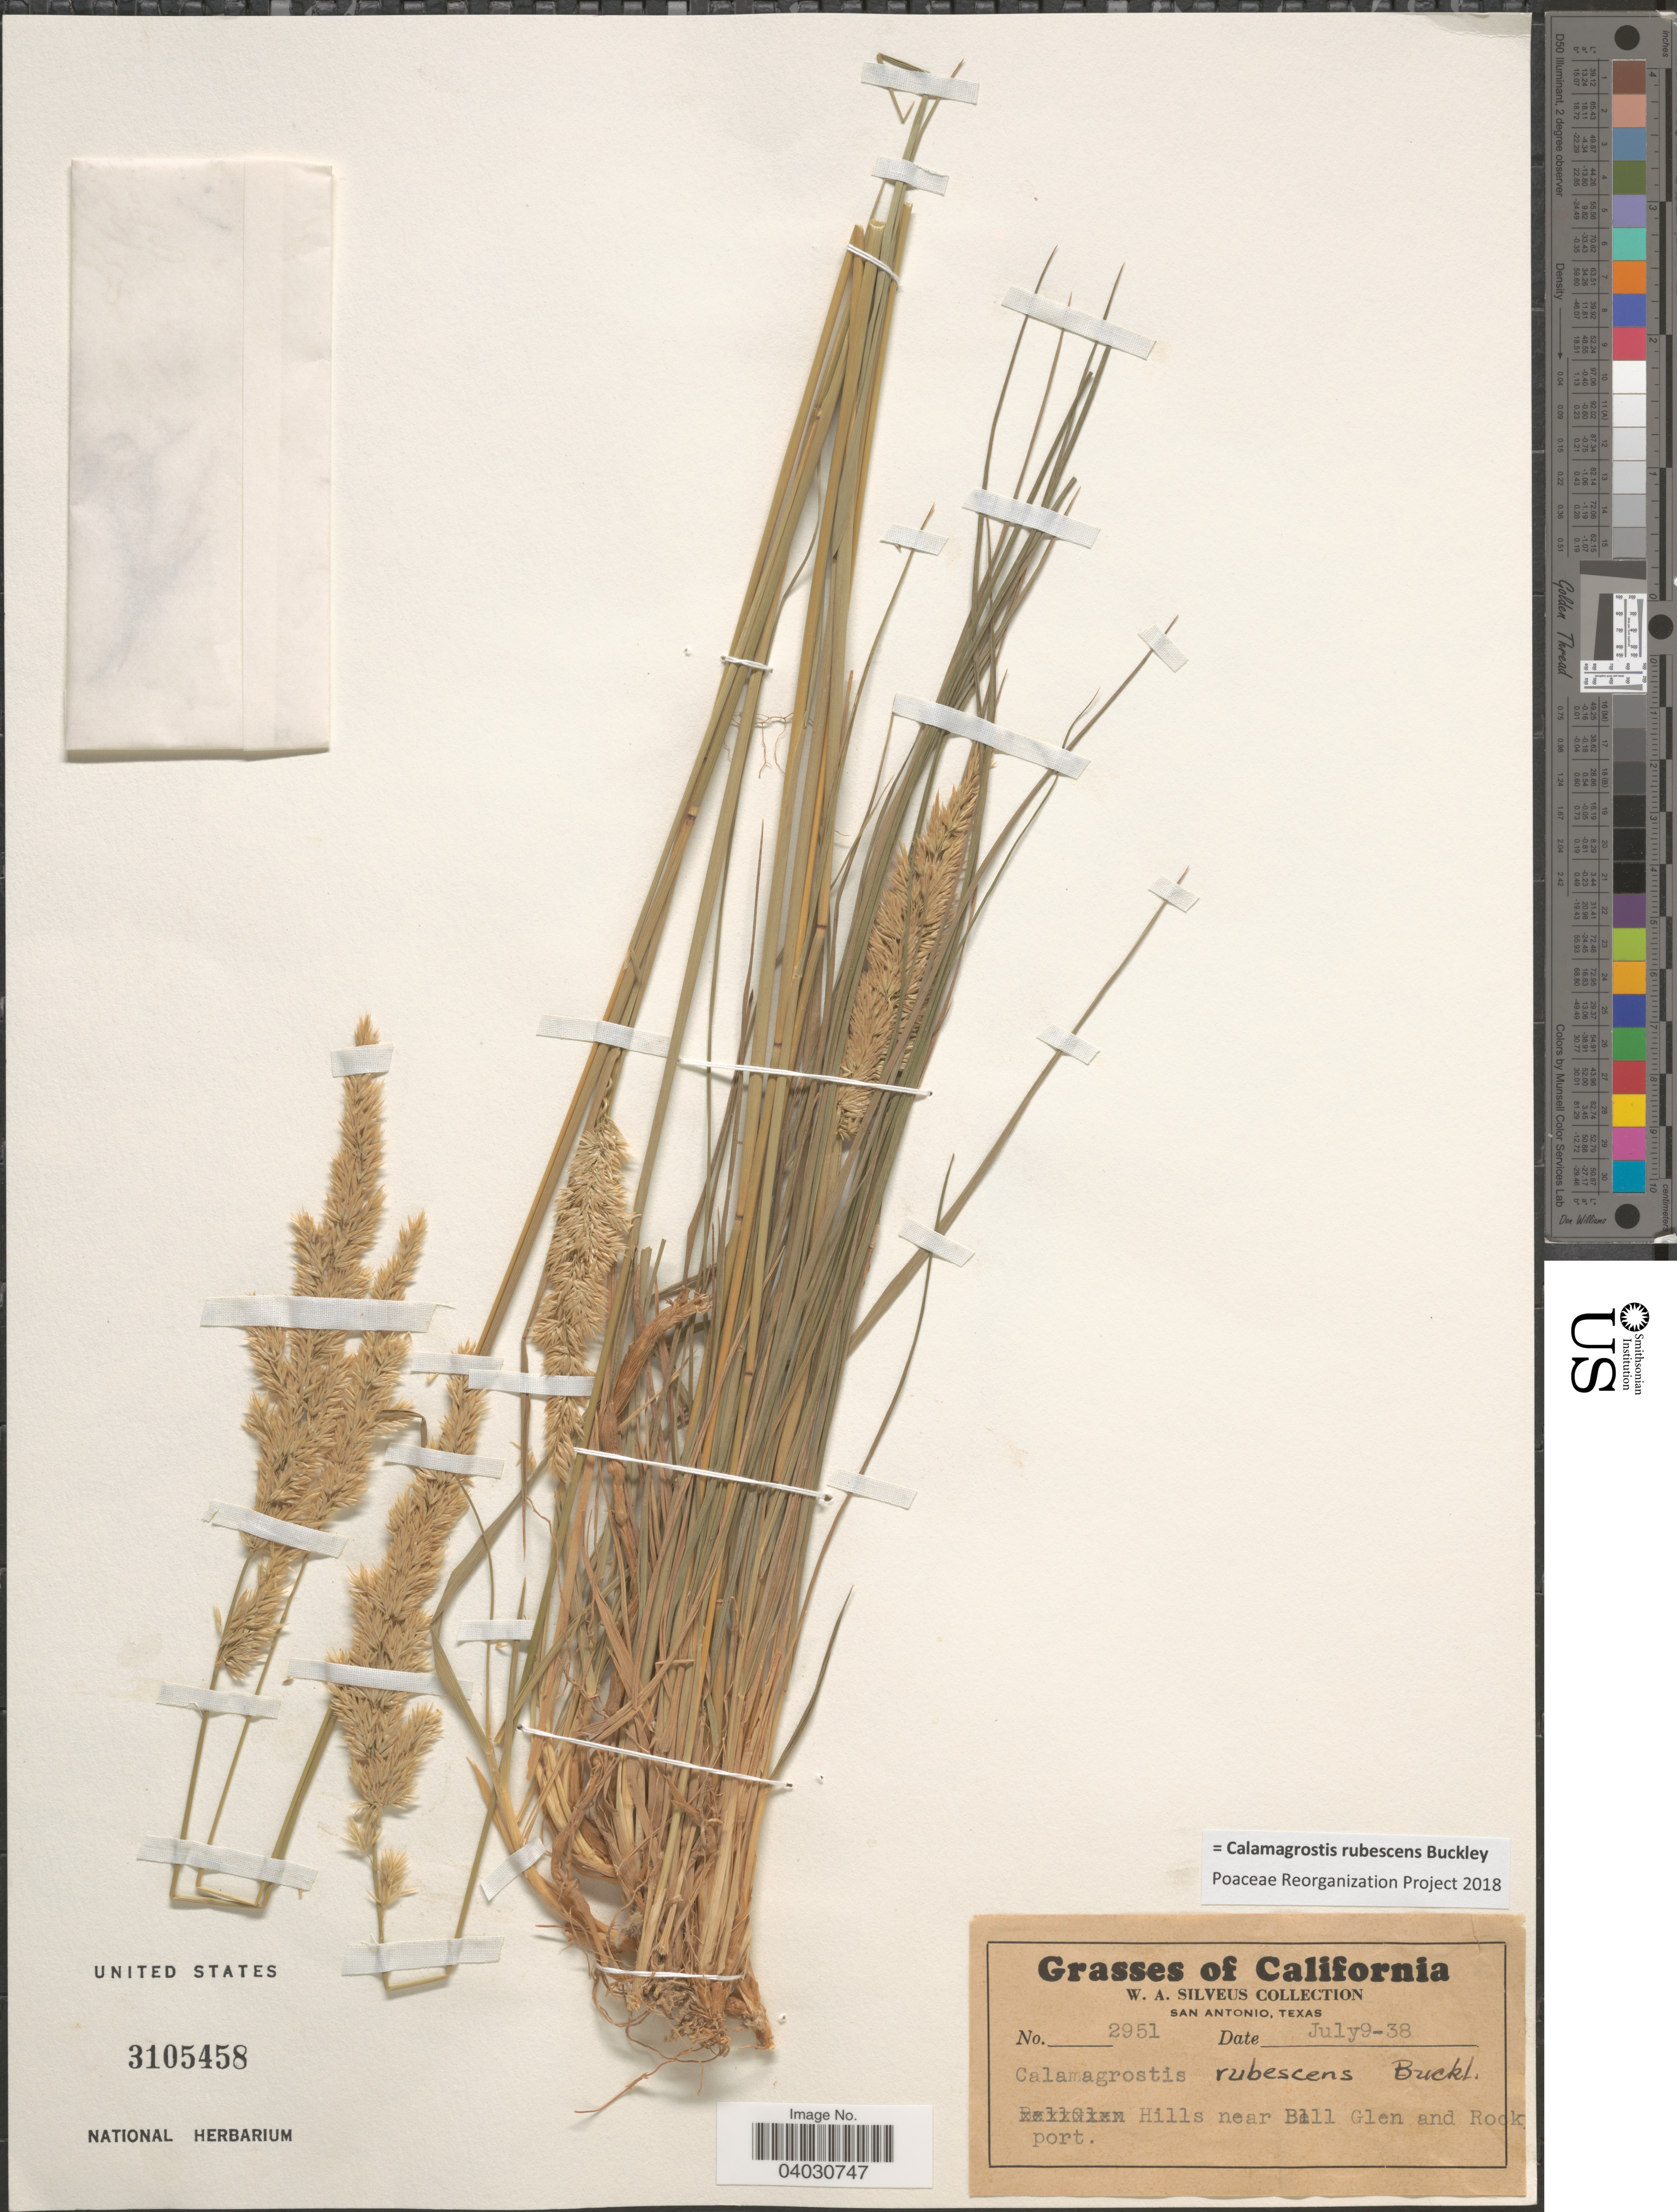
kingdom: Plantae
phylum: Tracheophyta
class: Liliopsida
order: Poales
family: Poaceae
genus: Calamagrostis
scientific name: Calamagrostis rubescens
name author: Buckley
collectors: W. Silveus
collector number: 2951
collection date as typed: Transcribed d/m/y: 9/7/38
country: United States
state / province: California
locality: Hills near Bell Glen and Rock port.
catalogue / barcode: US 3105458